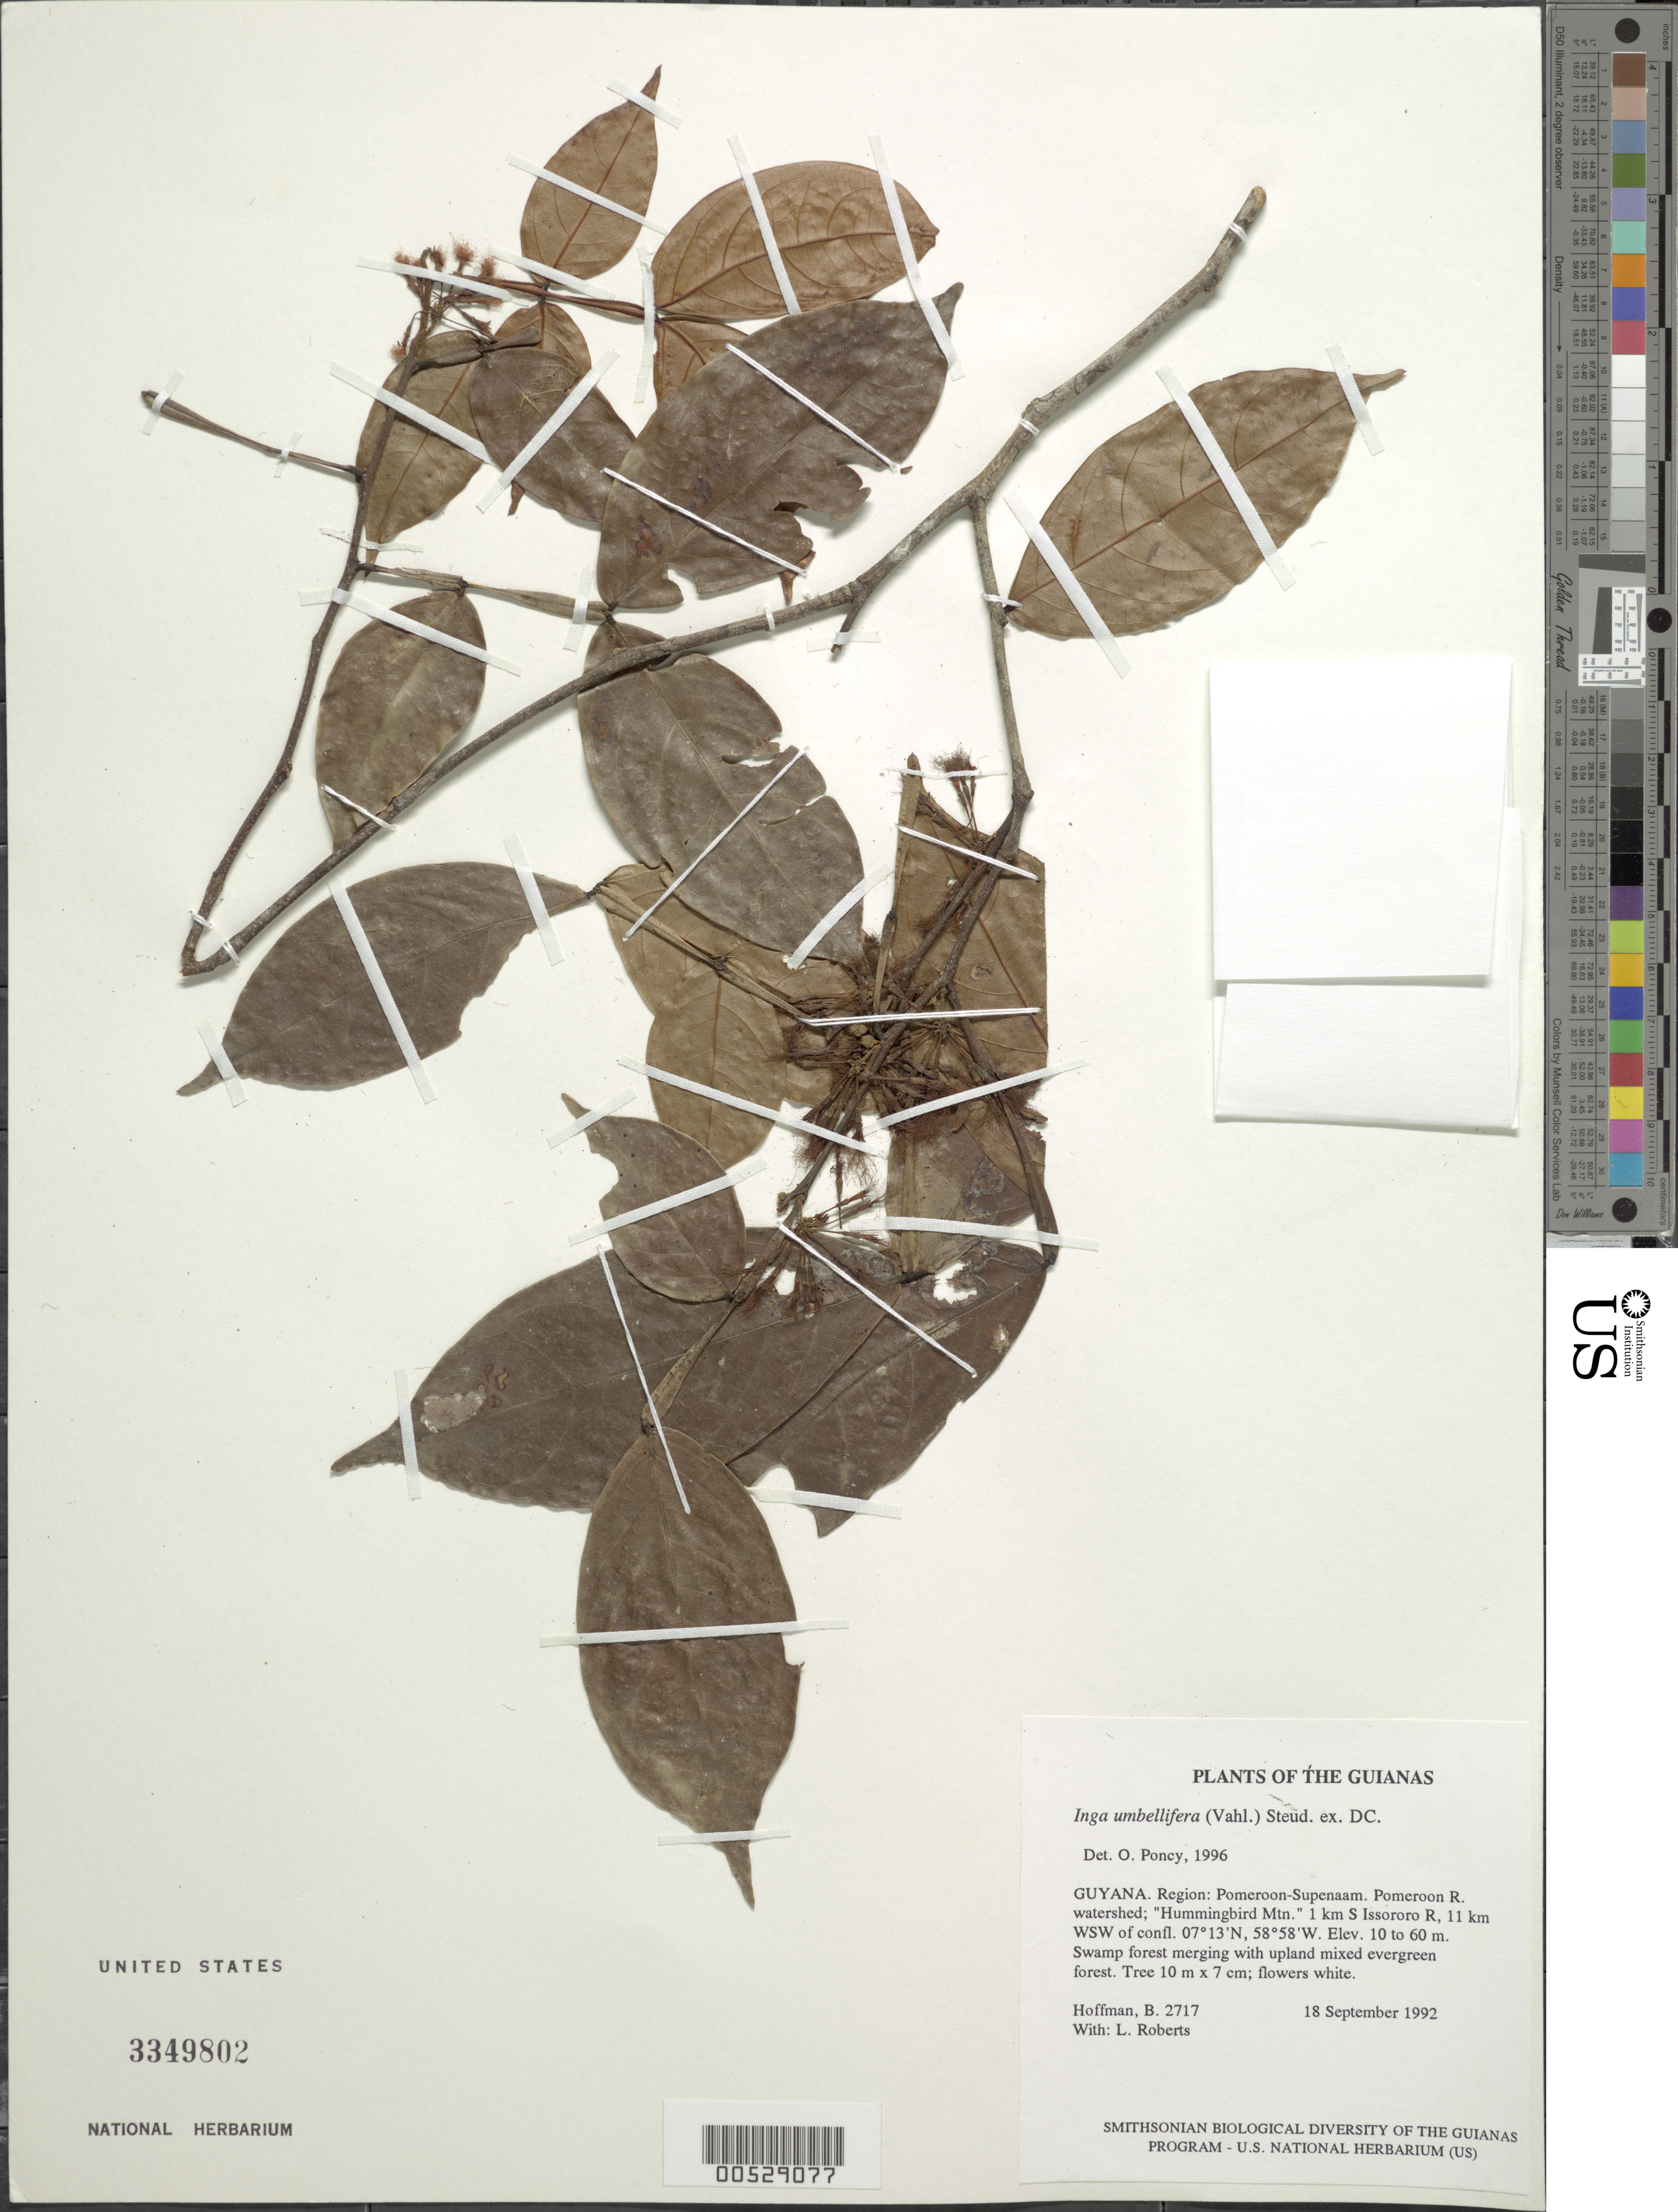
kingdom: Plantae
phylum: Tracheophyta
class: Magnoliopsida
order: Fabales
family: Fabaceae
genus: Inga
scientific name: Inga umbellifera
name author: (Vahl) Steud. ex DC.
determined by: Poncy, O.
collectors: B. Hoffman & L. Roberts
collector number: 2717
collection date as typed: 18 September 1992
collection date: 1992-09-18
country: Guyana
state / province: Pomeroon-Supenaam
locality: Pomeroon River watershed; "Hummingbird Mountain," 1 km S of Issororo River, 11 km WSW of confluence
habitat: Swamp forest merging with upland mixed evergreen forest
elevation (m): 10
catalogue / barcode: US 3349802